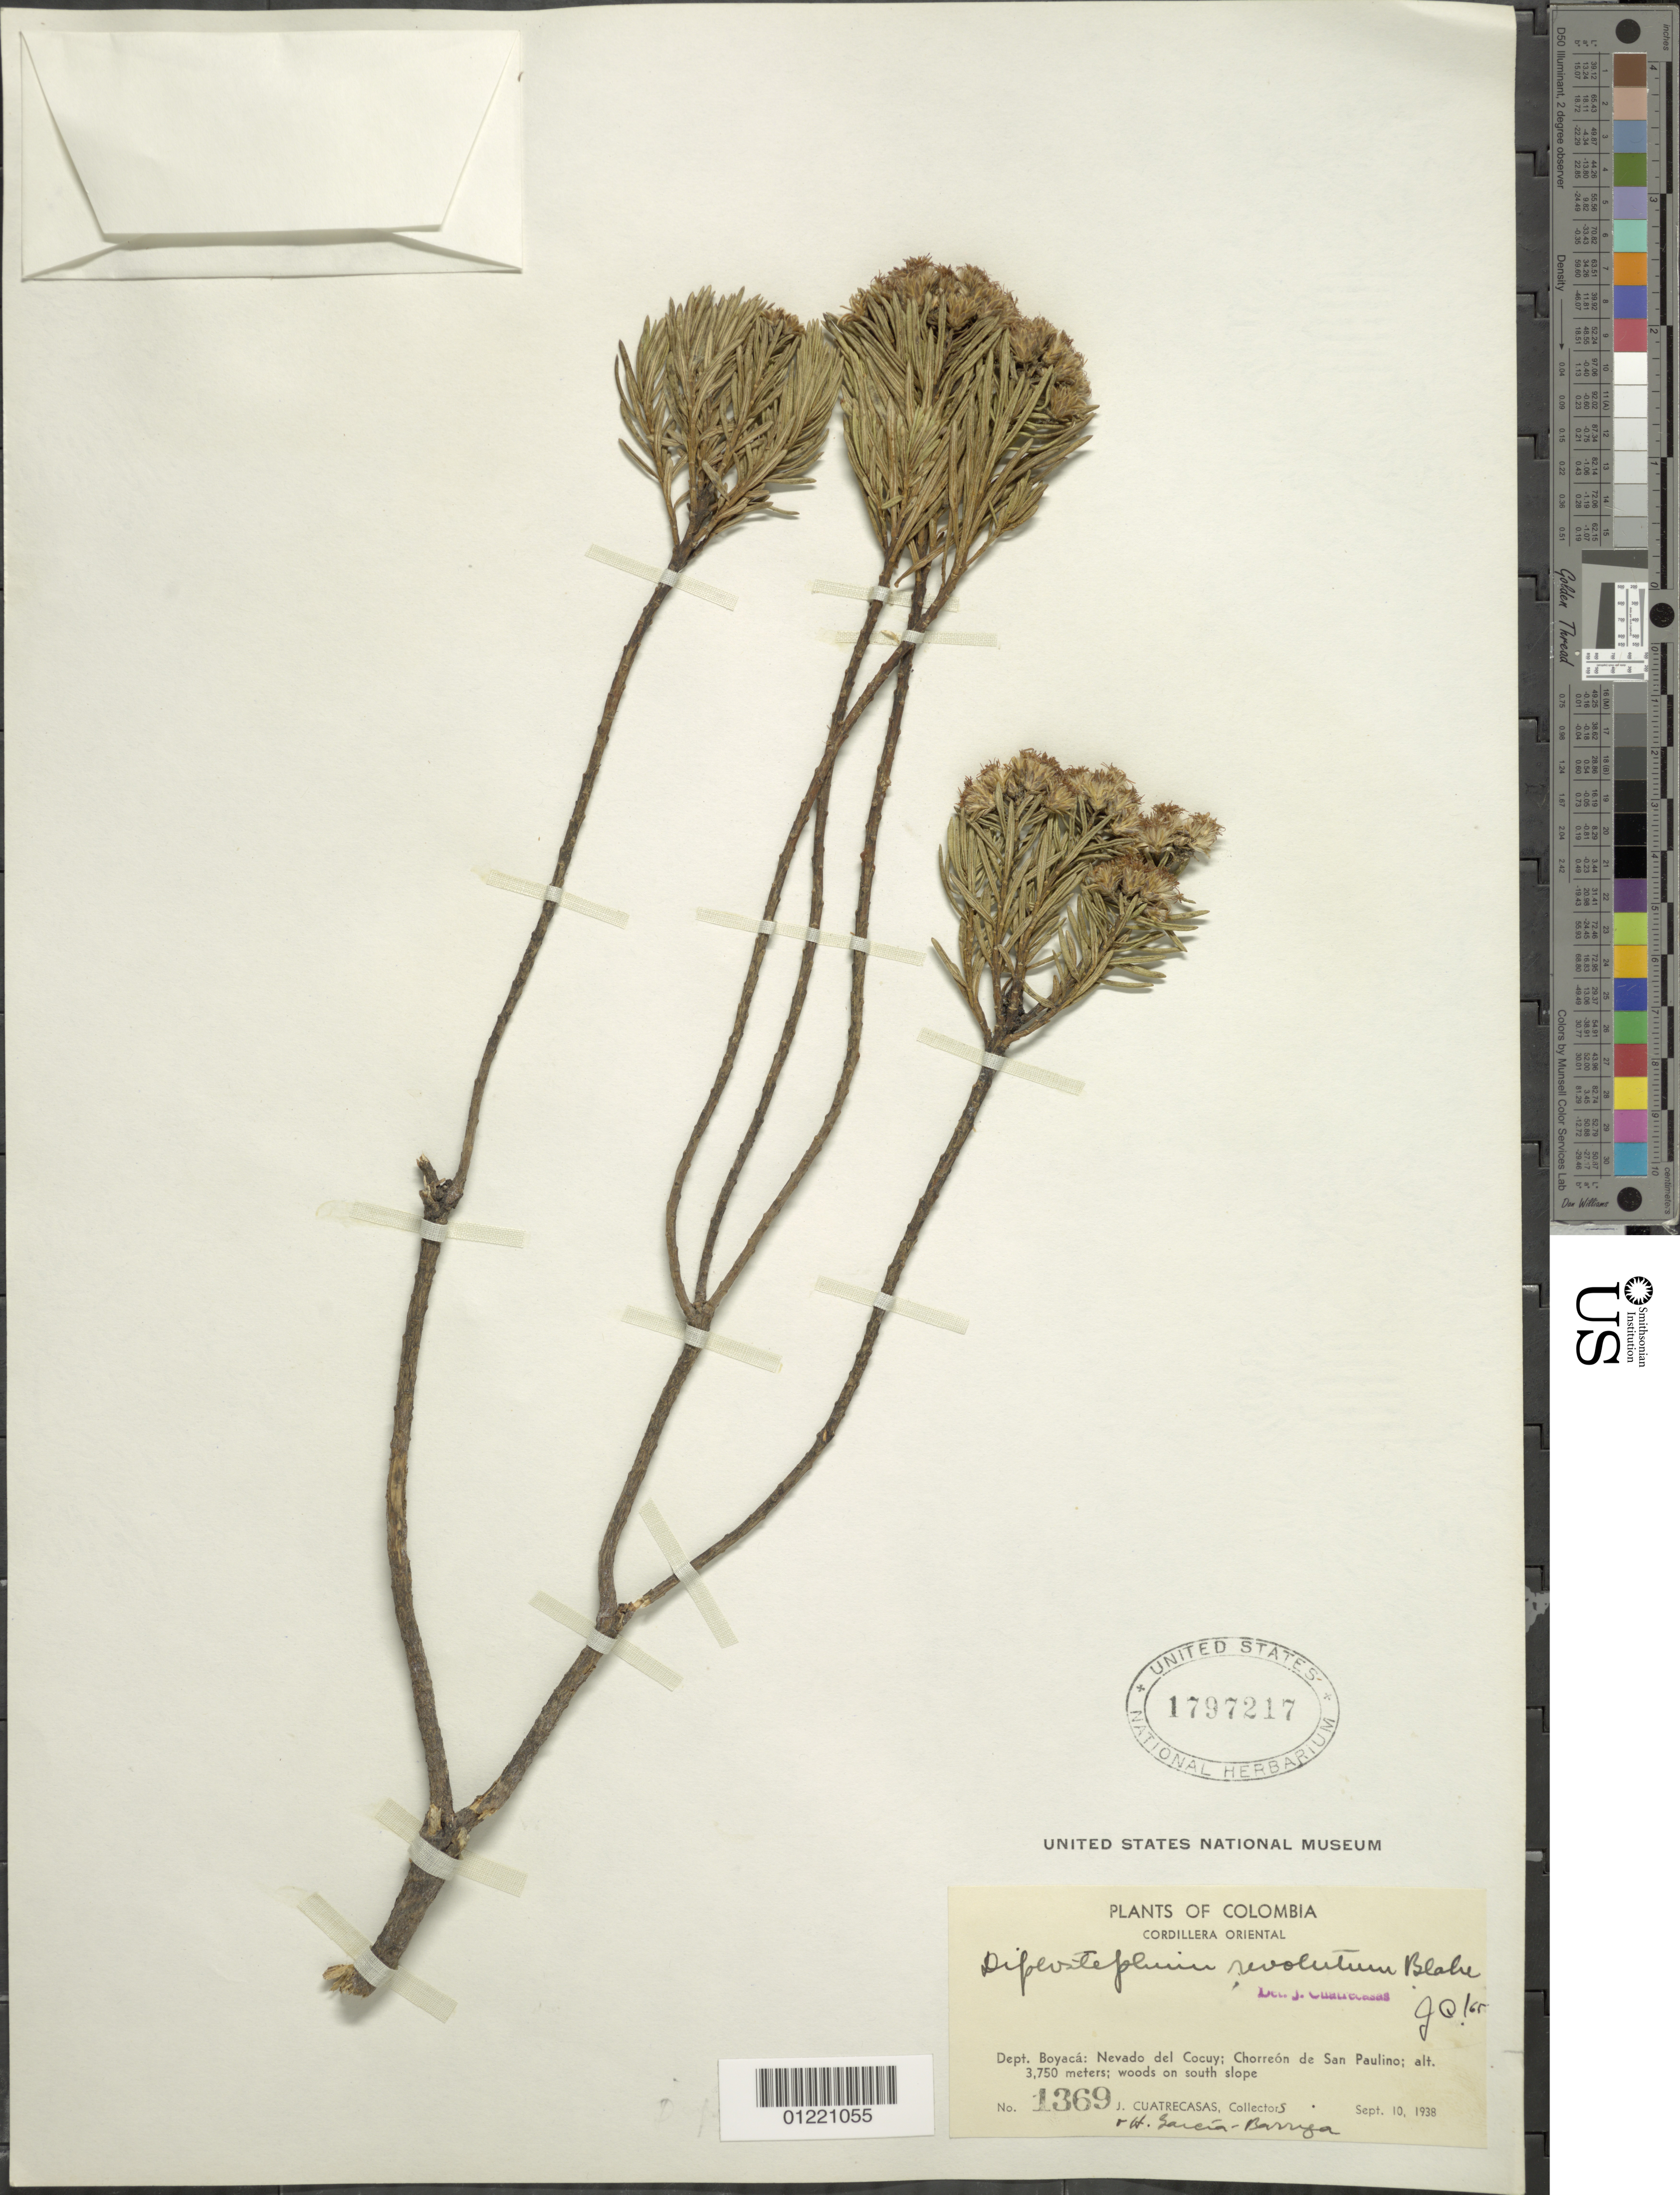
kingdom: Plantae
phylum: Tracheophyta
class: Magnoliopsida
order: Asterales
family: Asteraceae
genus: Diplostephium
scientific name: Diplostephium revolutum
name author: S.F. Blake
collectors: J. Cuatrecasas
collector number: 1369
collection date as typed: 10 Sep 1938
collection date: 1938-09-10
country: Colombia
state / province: Boyacá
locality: Nevada del Cocuy, Chorreon de San Paulino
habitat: woods on south slope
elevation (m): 3750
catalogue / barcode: US 1797217